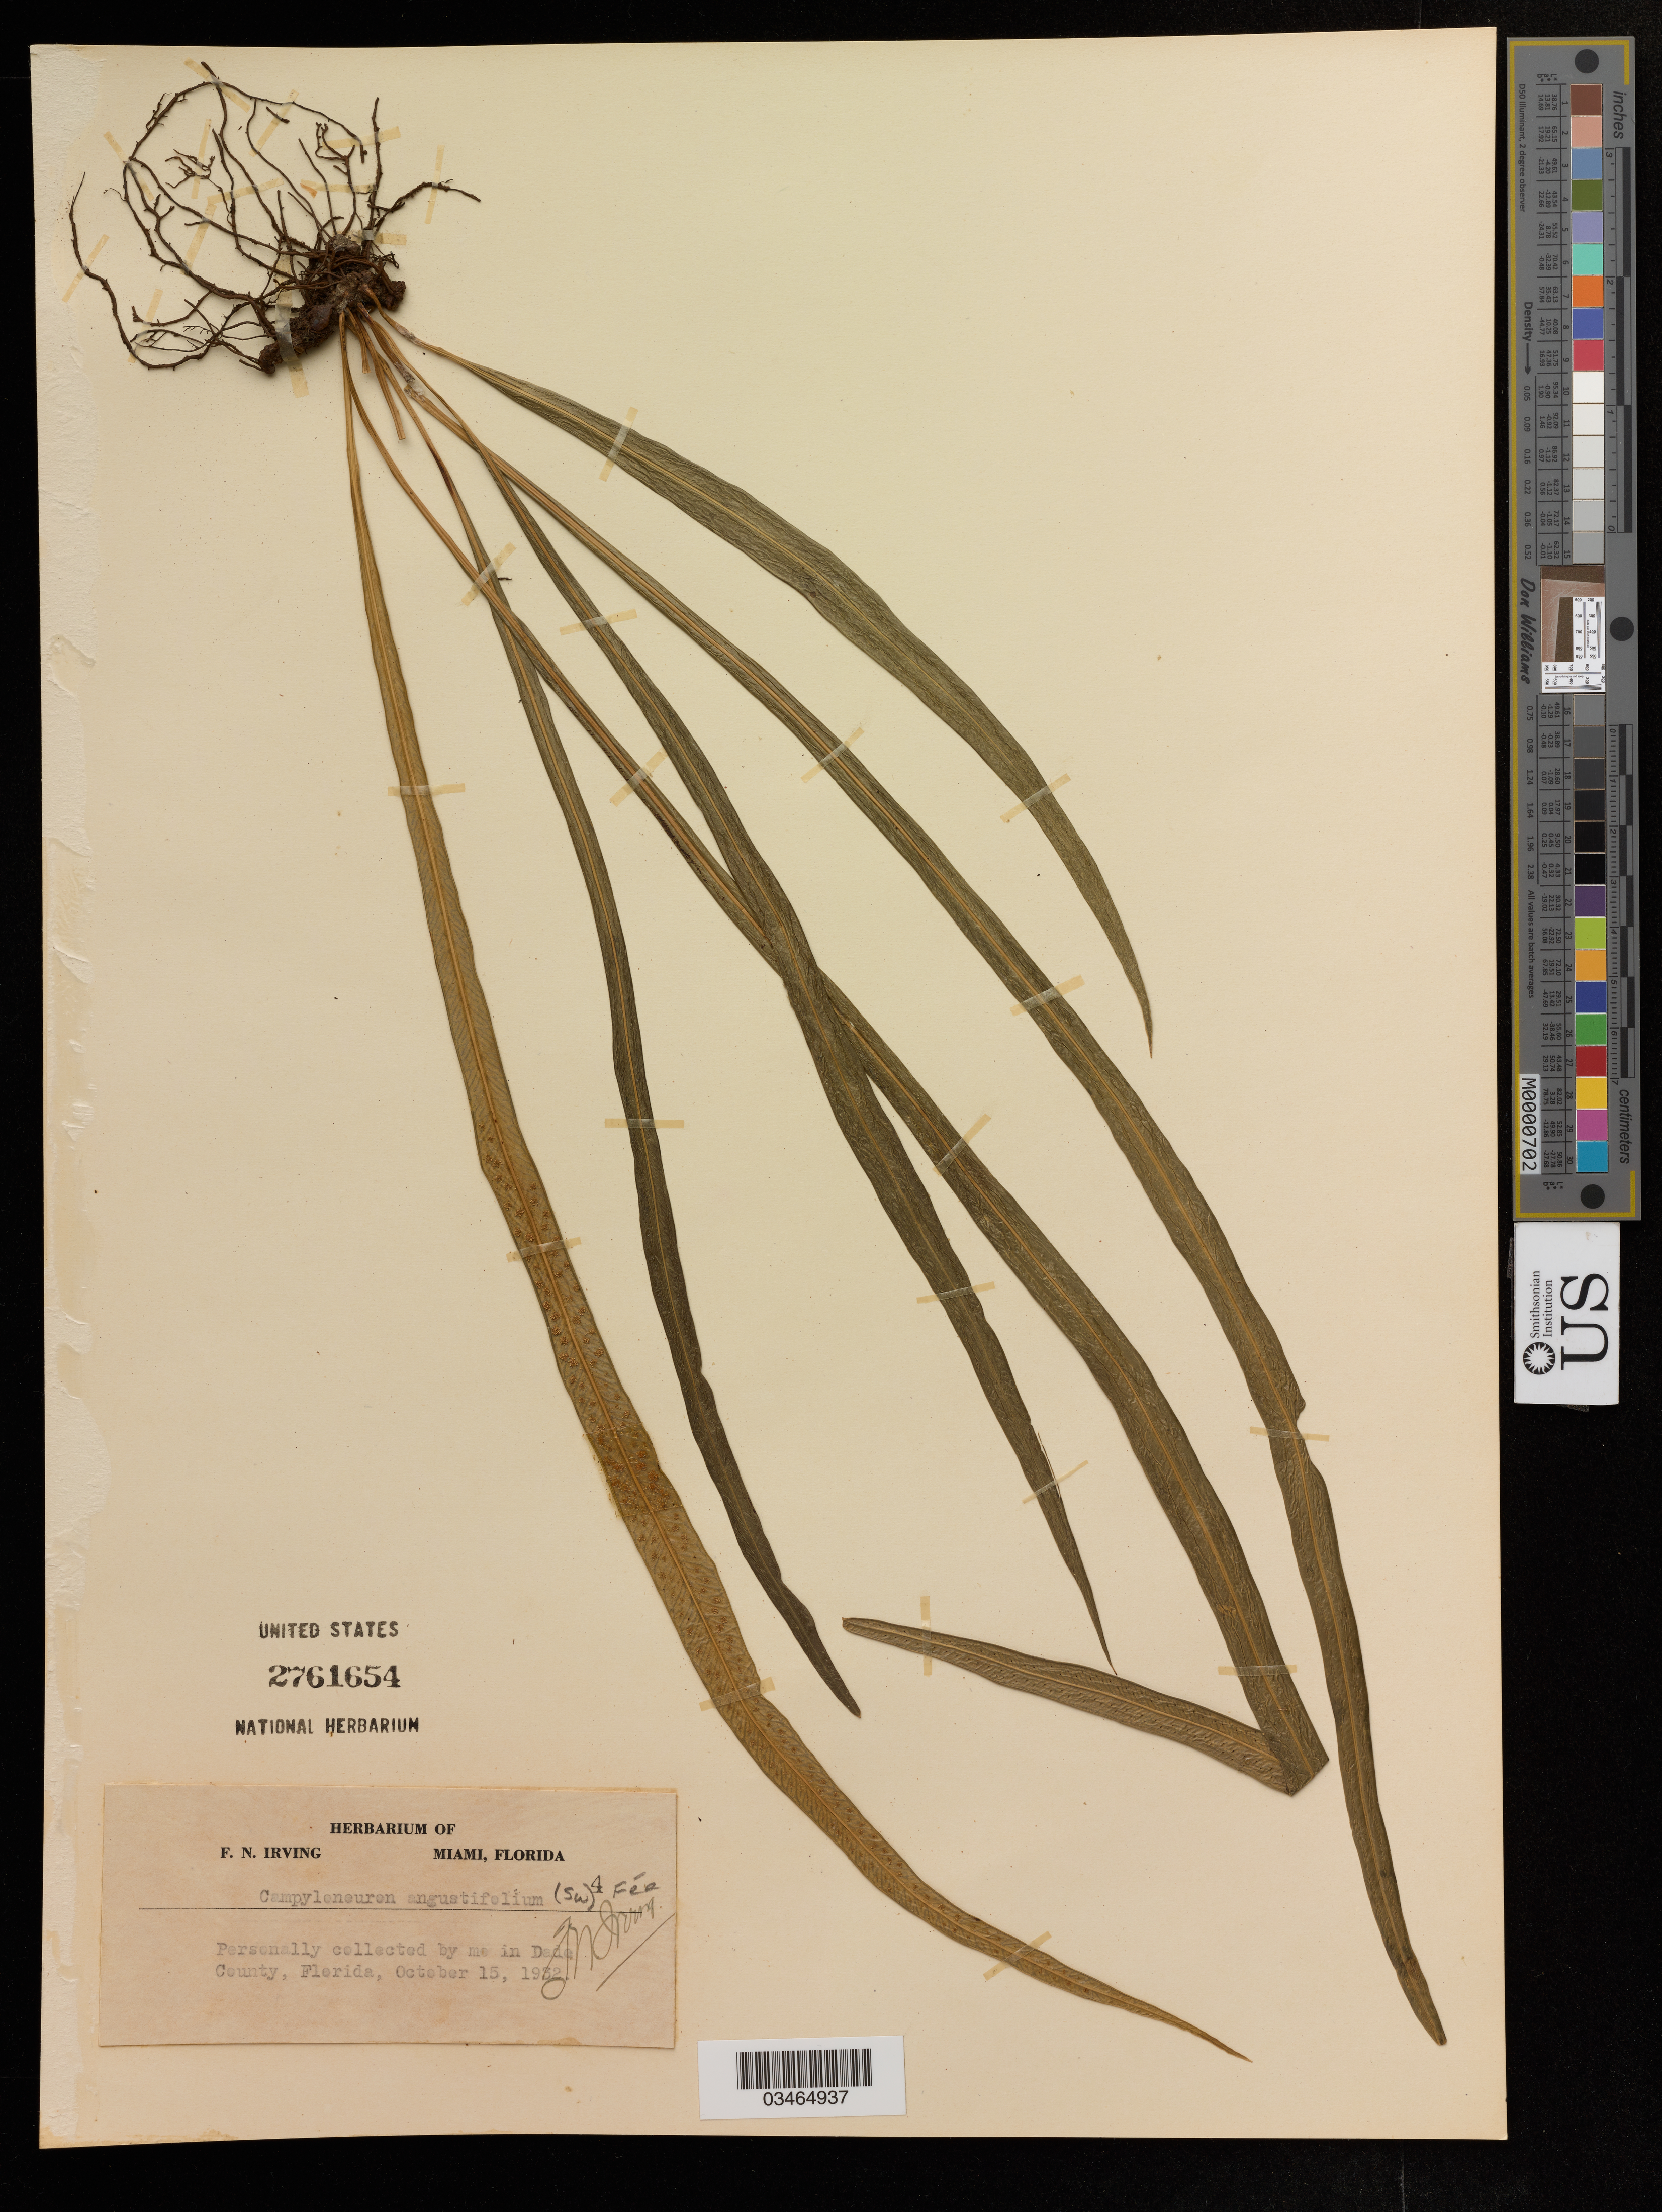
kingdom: Plantae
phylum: Tracheophyta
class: Polypodiopsida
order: Polypodiales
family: Polypodiaceae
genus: Campyloneurum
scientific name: Campyloneurum angustifolium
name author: (Sw.) Fée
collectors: F. Irving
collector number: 4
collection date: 1932-10-15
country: United States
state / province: Florida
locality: Dade County.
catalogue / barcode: US 2761654